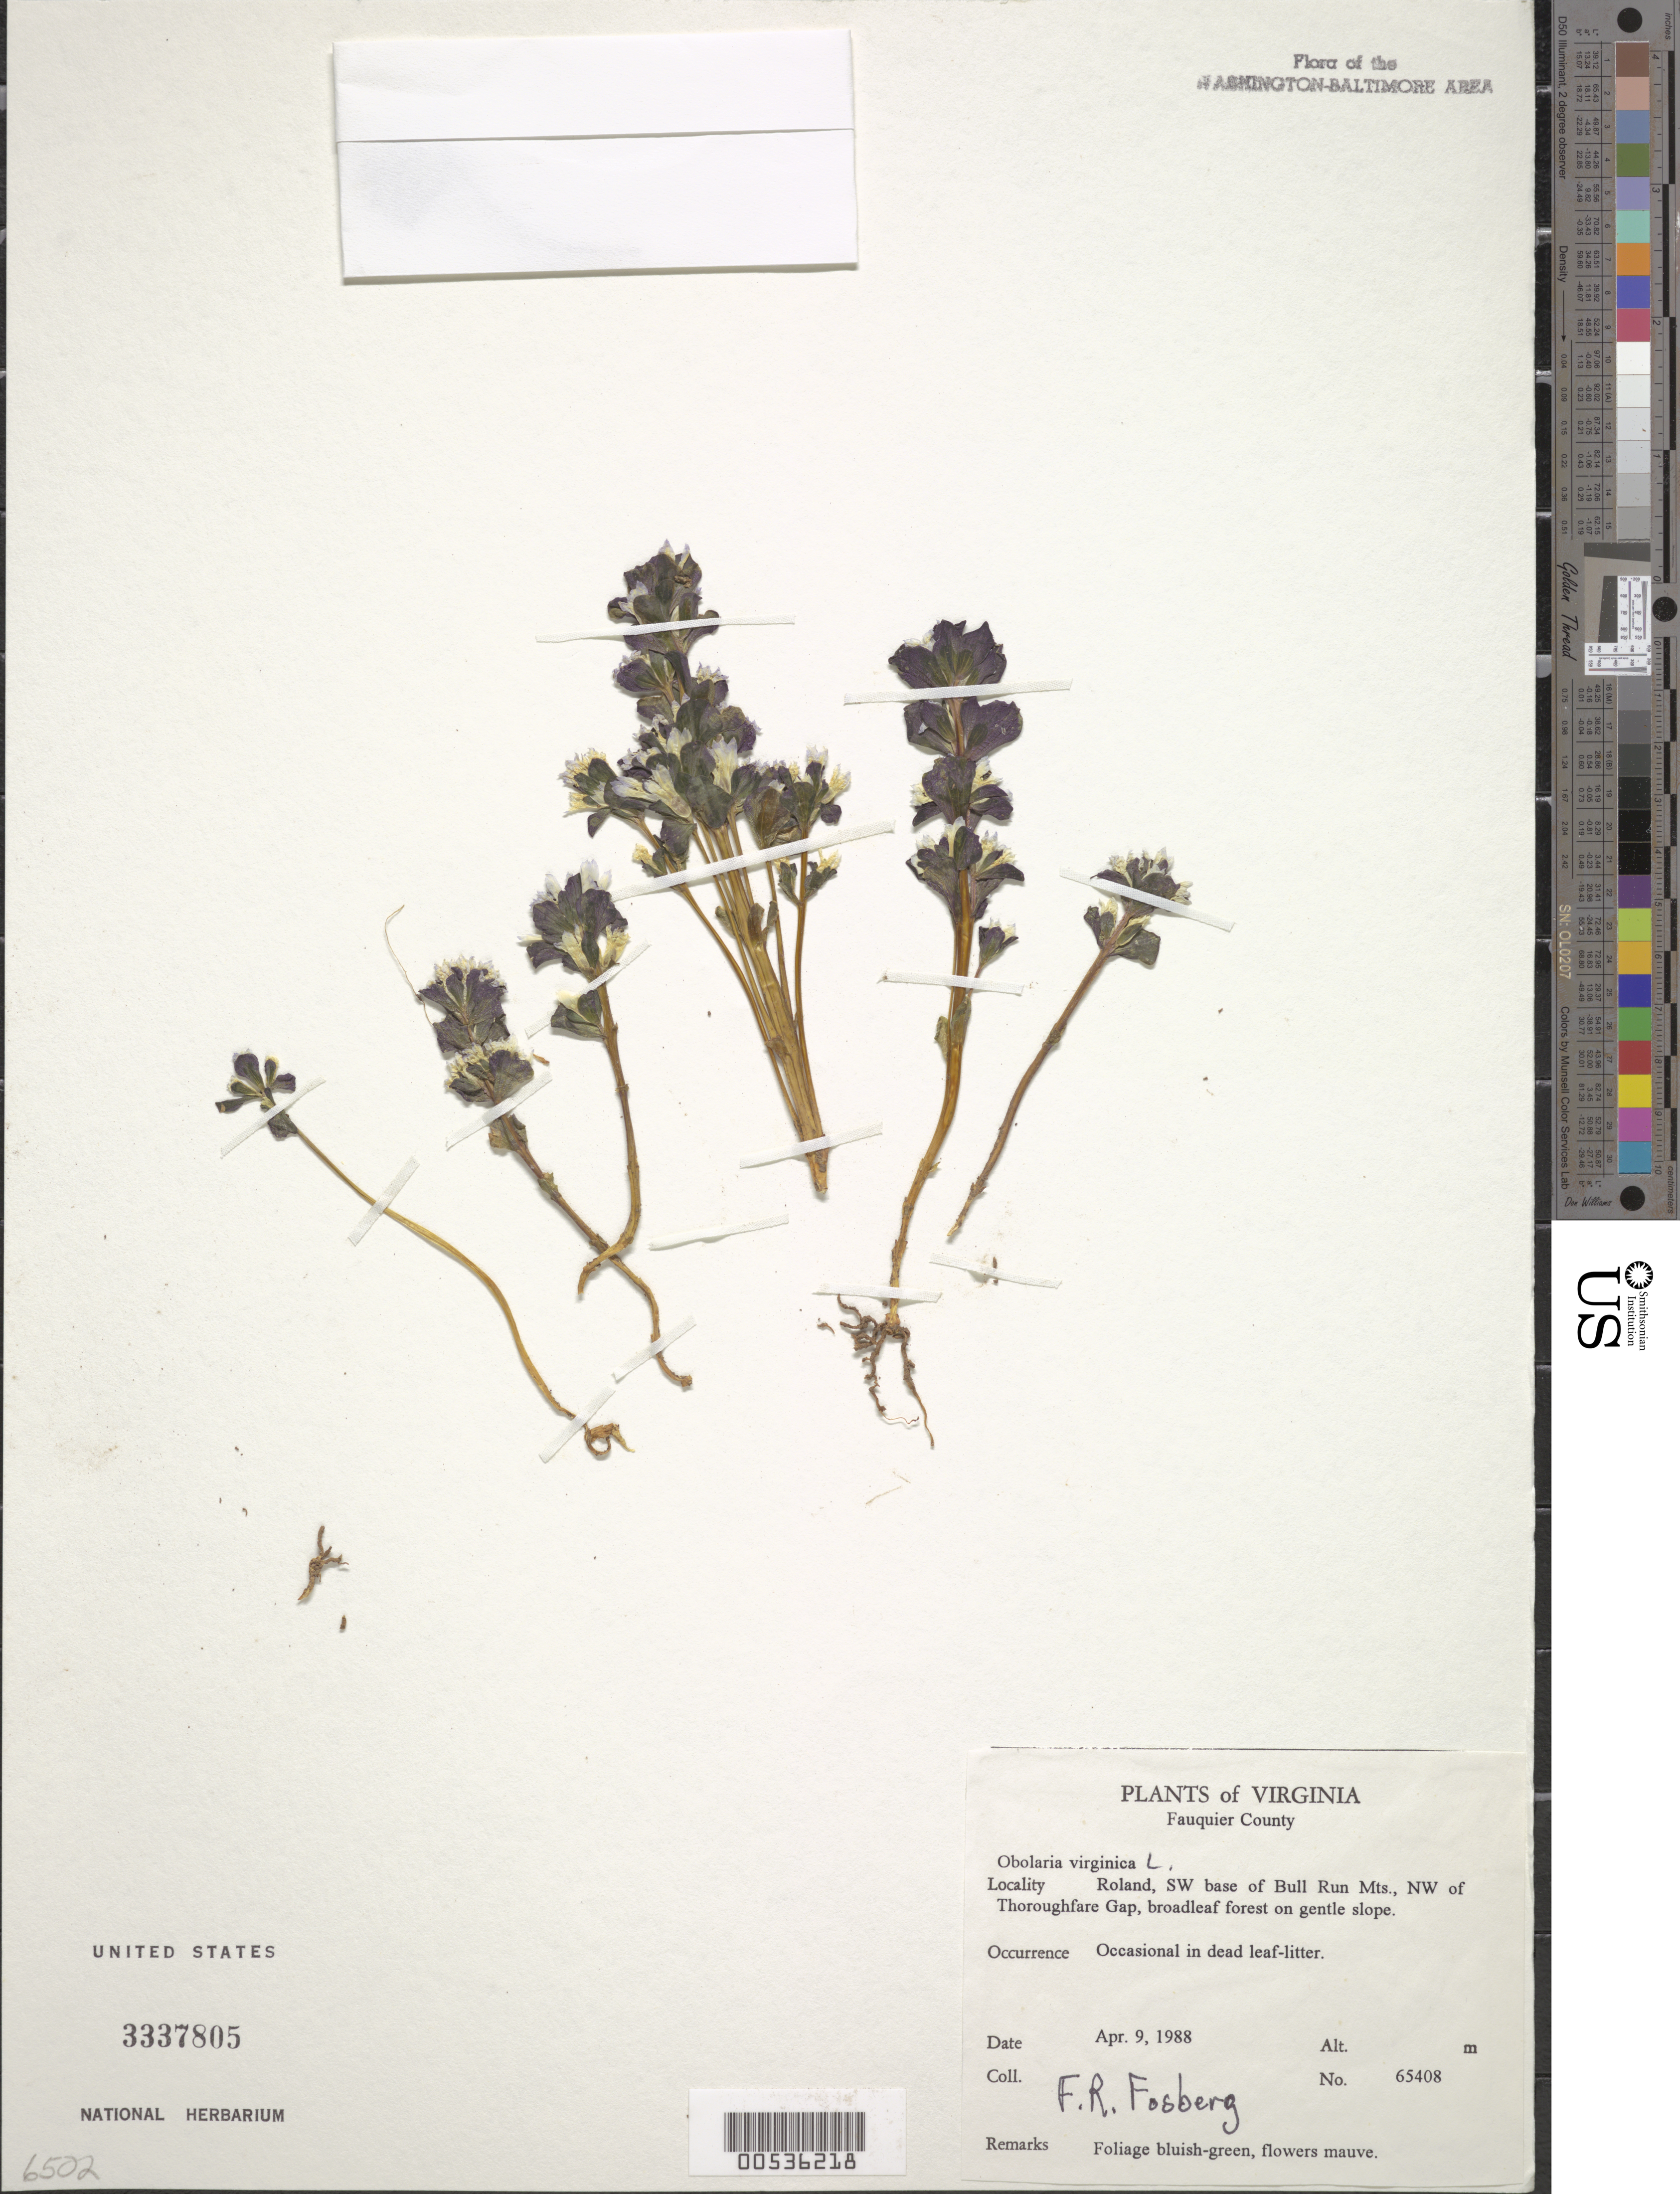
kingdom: Plantae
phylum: Tracheophyta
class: Magnoliopsida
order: Gentianales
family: Gentianaceae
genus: Obolaria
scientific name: Obolaria virginica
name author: L.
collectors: F. R. Fosberg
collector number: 65408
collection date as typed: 09 Apr 1988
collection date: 1988-04-09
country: United States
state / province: Virginia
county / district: Fauquier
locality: Roland, SW base of Bull Run Mts., NW of Thorofare Gap Bull Run Mts.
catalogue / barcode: US 3337805